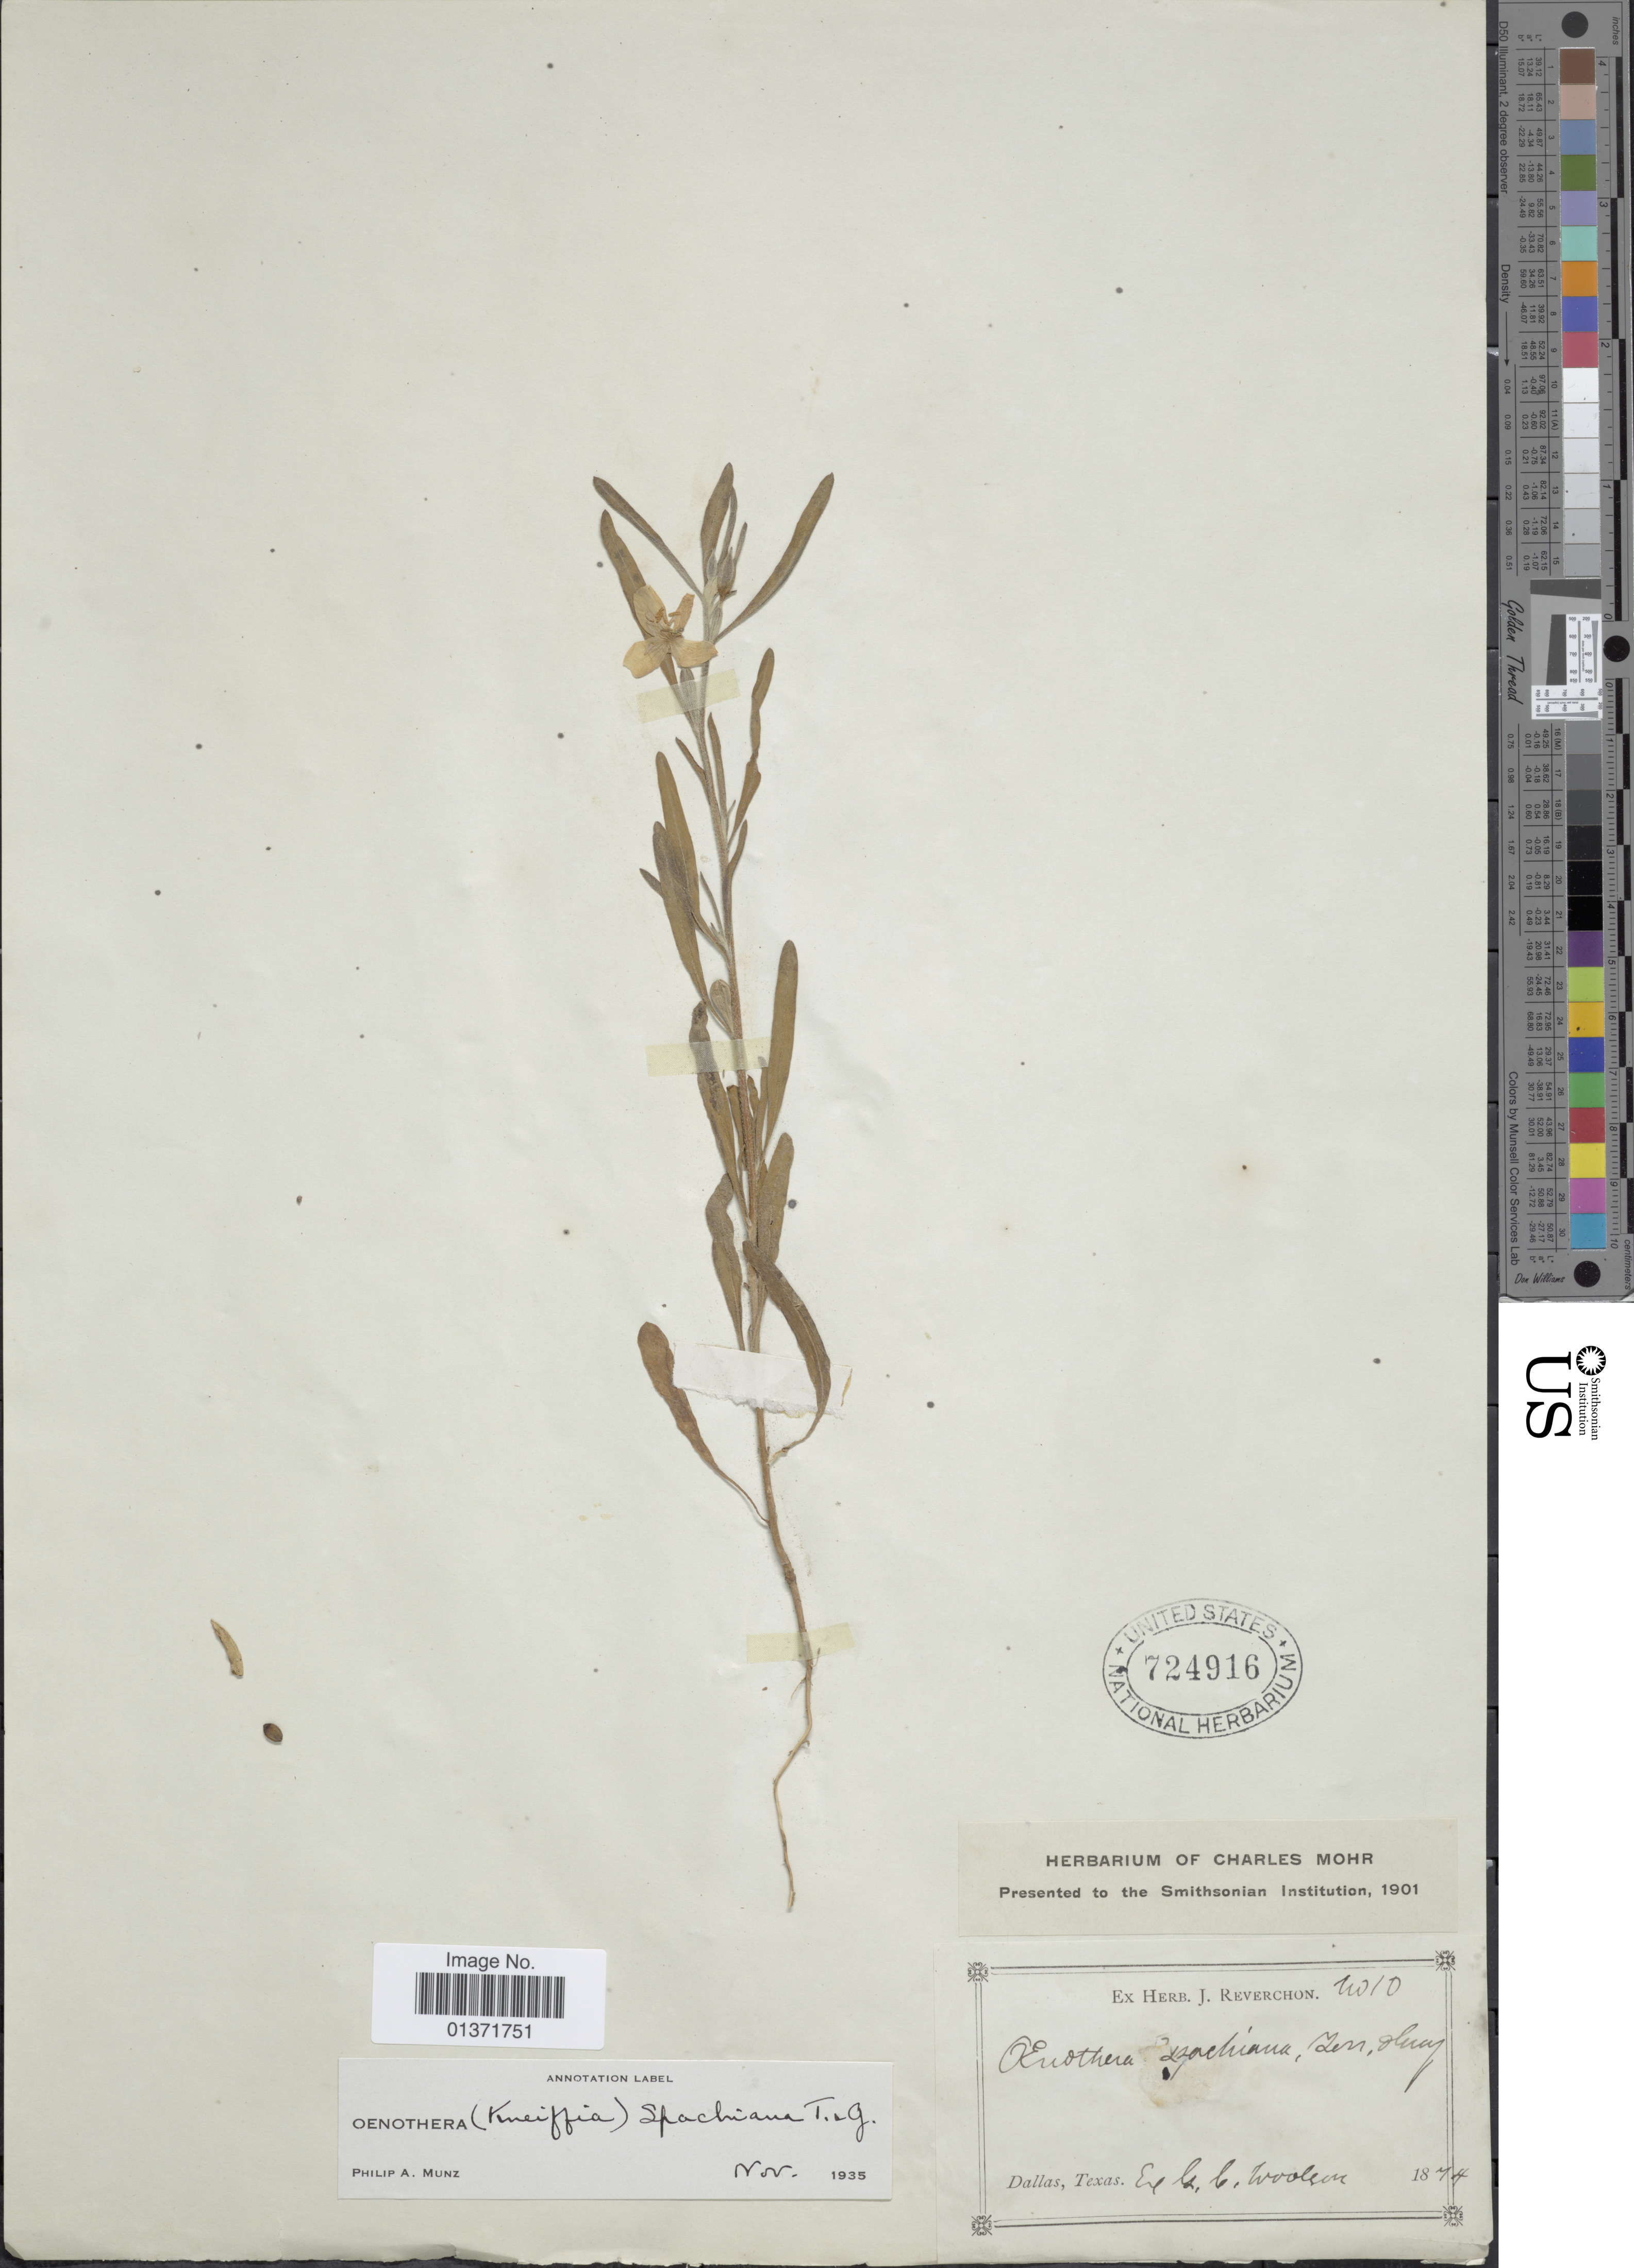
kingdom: Plantae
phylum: Tracheophyta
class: Magnoliopsida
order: Myrtales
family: Onagraceae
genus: Oenothera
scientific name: Oenothera spachiana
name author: Torr. & A. Gray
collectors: C. Wooden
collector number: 10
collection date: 1874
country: United States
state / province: Texas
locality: Dallas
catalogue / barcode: US 724916